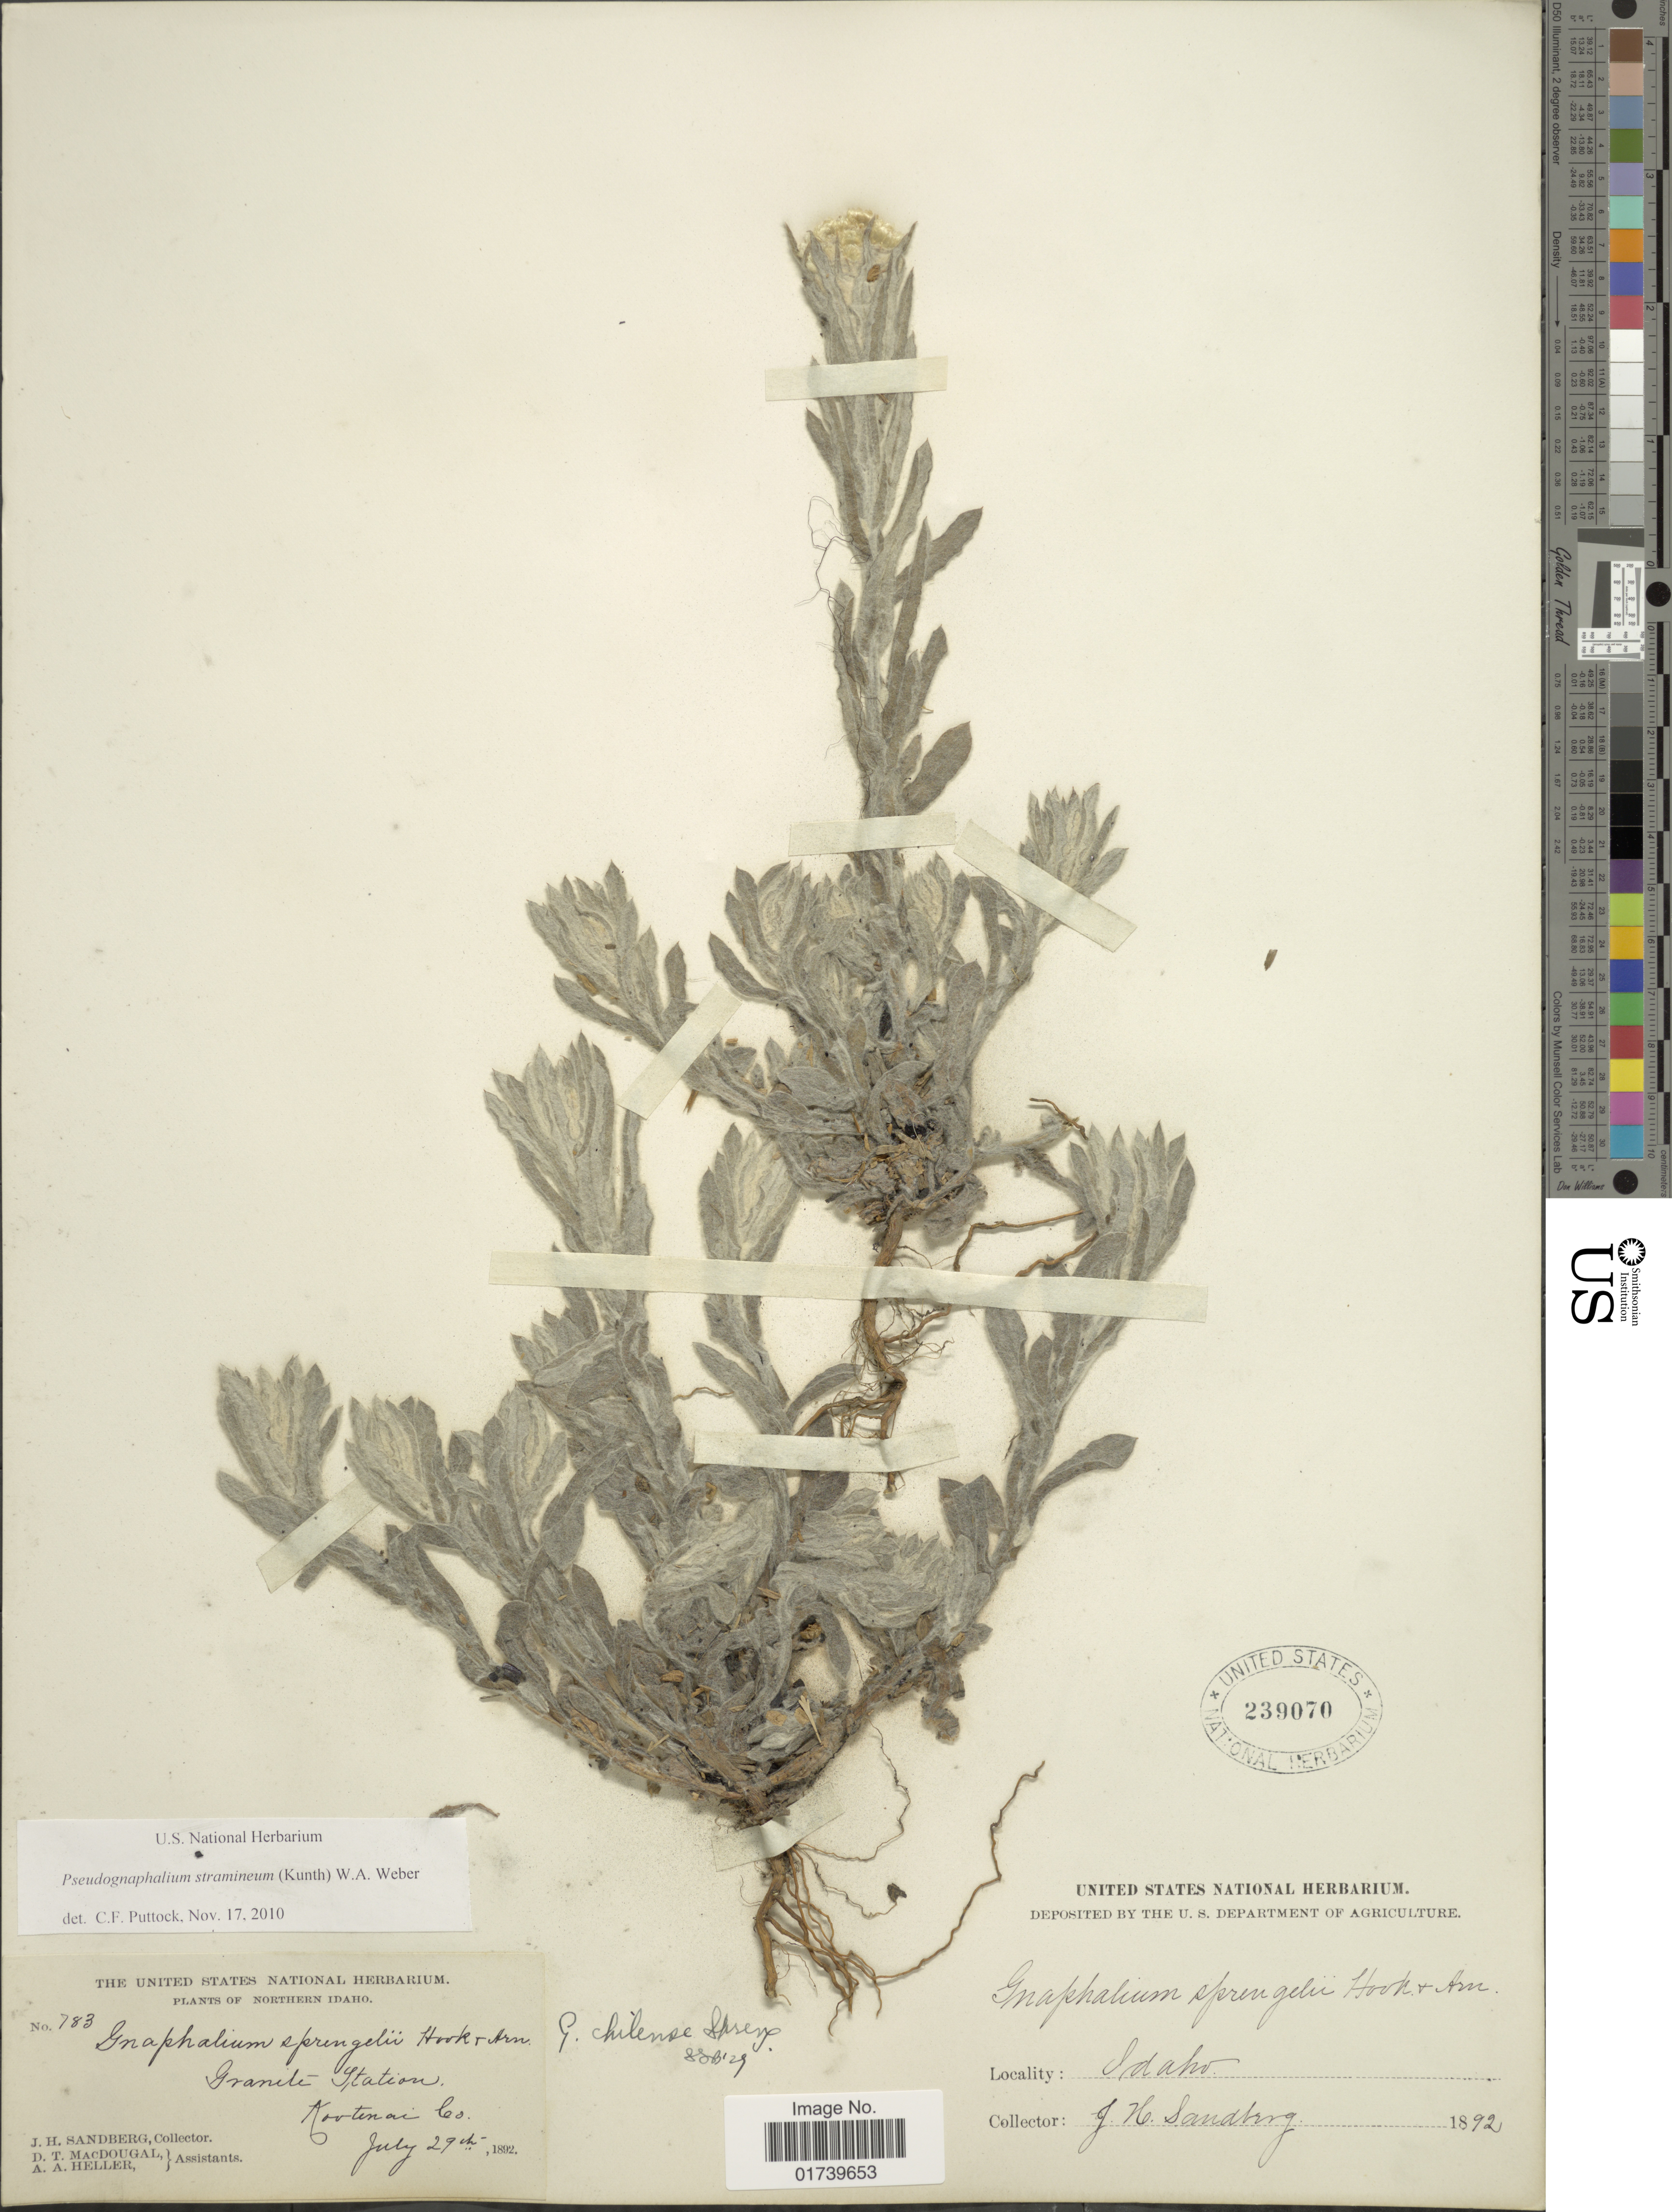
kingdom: Plantae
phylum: Tracheophyta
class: Magnoliopsida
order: Asterales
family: Asteraceae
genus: Pseudognaphalium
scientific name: Pseudognaphalium stramineum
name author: (Kunth) Anderb.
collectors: J. H. Sandberg, D. T. MacDougal & A. A. Heller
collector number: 783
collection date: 1892-07-29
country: United States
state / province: Idaho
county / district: Kootenai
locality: Granete Itation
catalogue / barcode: US 239070